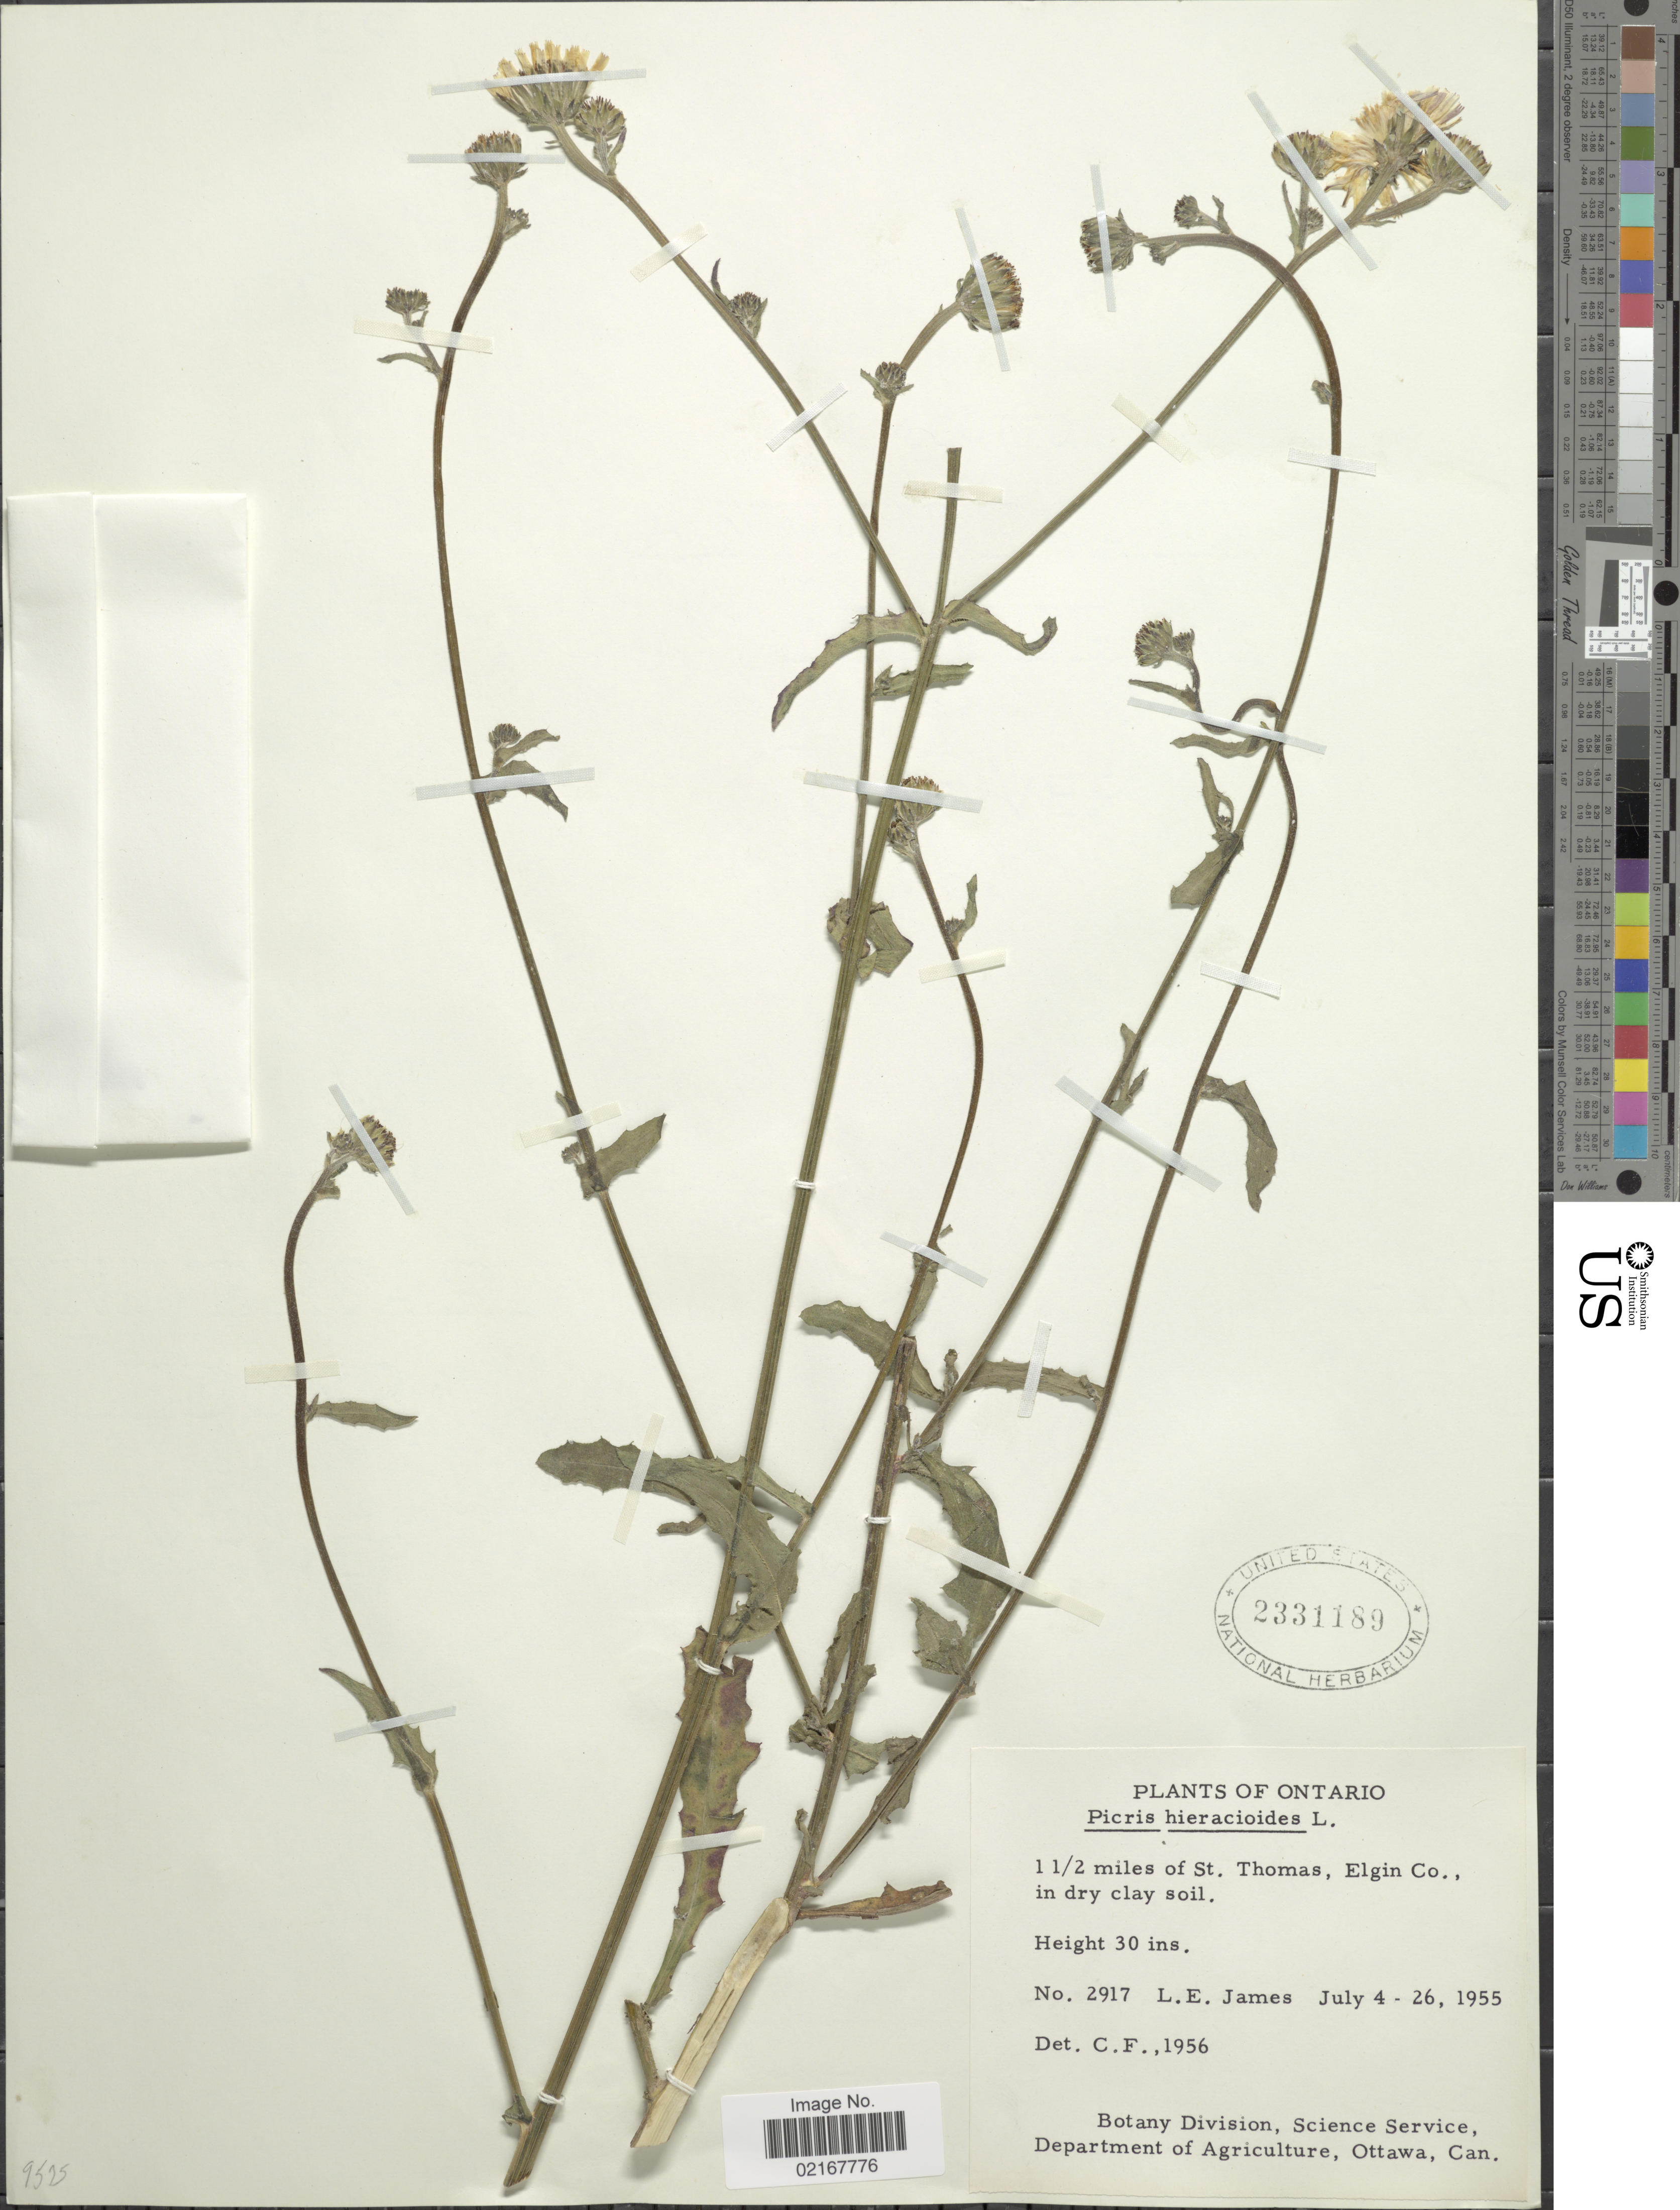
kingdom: Plantae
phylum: Tracheophyta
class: Magnoliopsida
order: Asterales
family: Asteraceae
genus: Picris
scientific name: Picris hieracioides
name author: L.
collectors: L. E. James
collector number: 2917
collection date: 1955-07-04/1955-07-26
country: Canada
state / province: Ontario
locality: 1½ miles of St. Thomas, Elgin Co.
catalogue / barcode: US 2331189